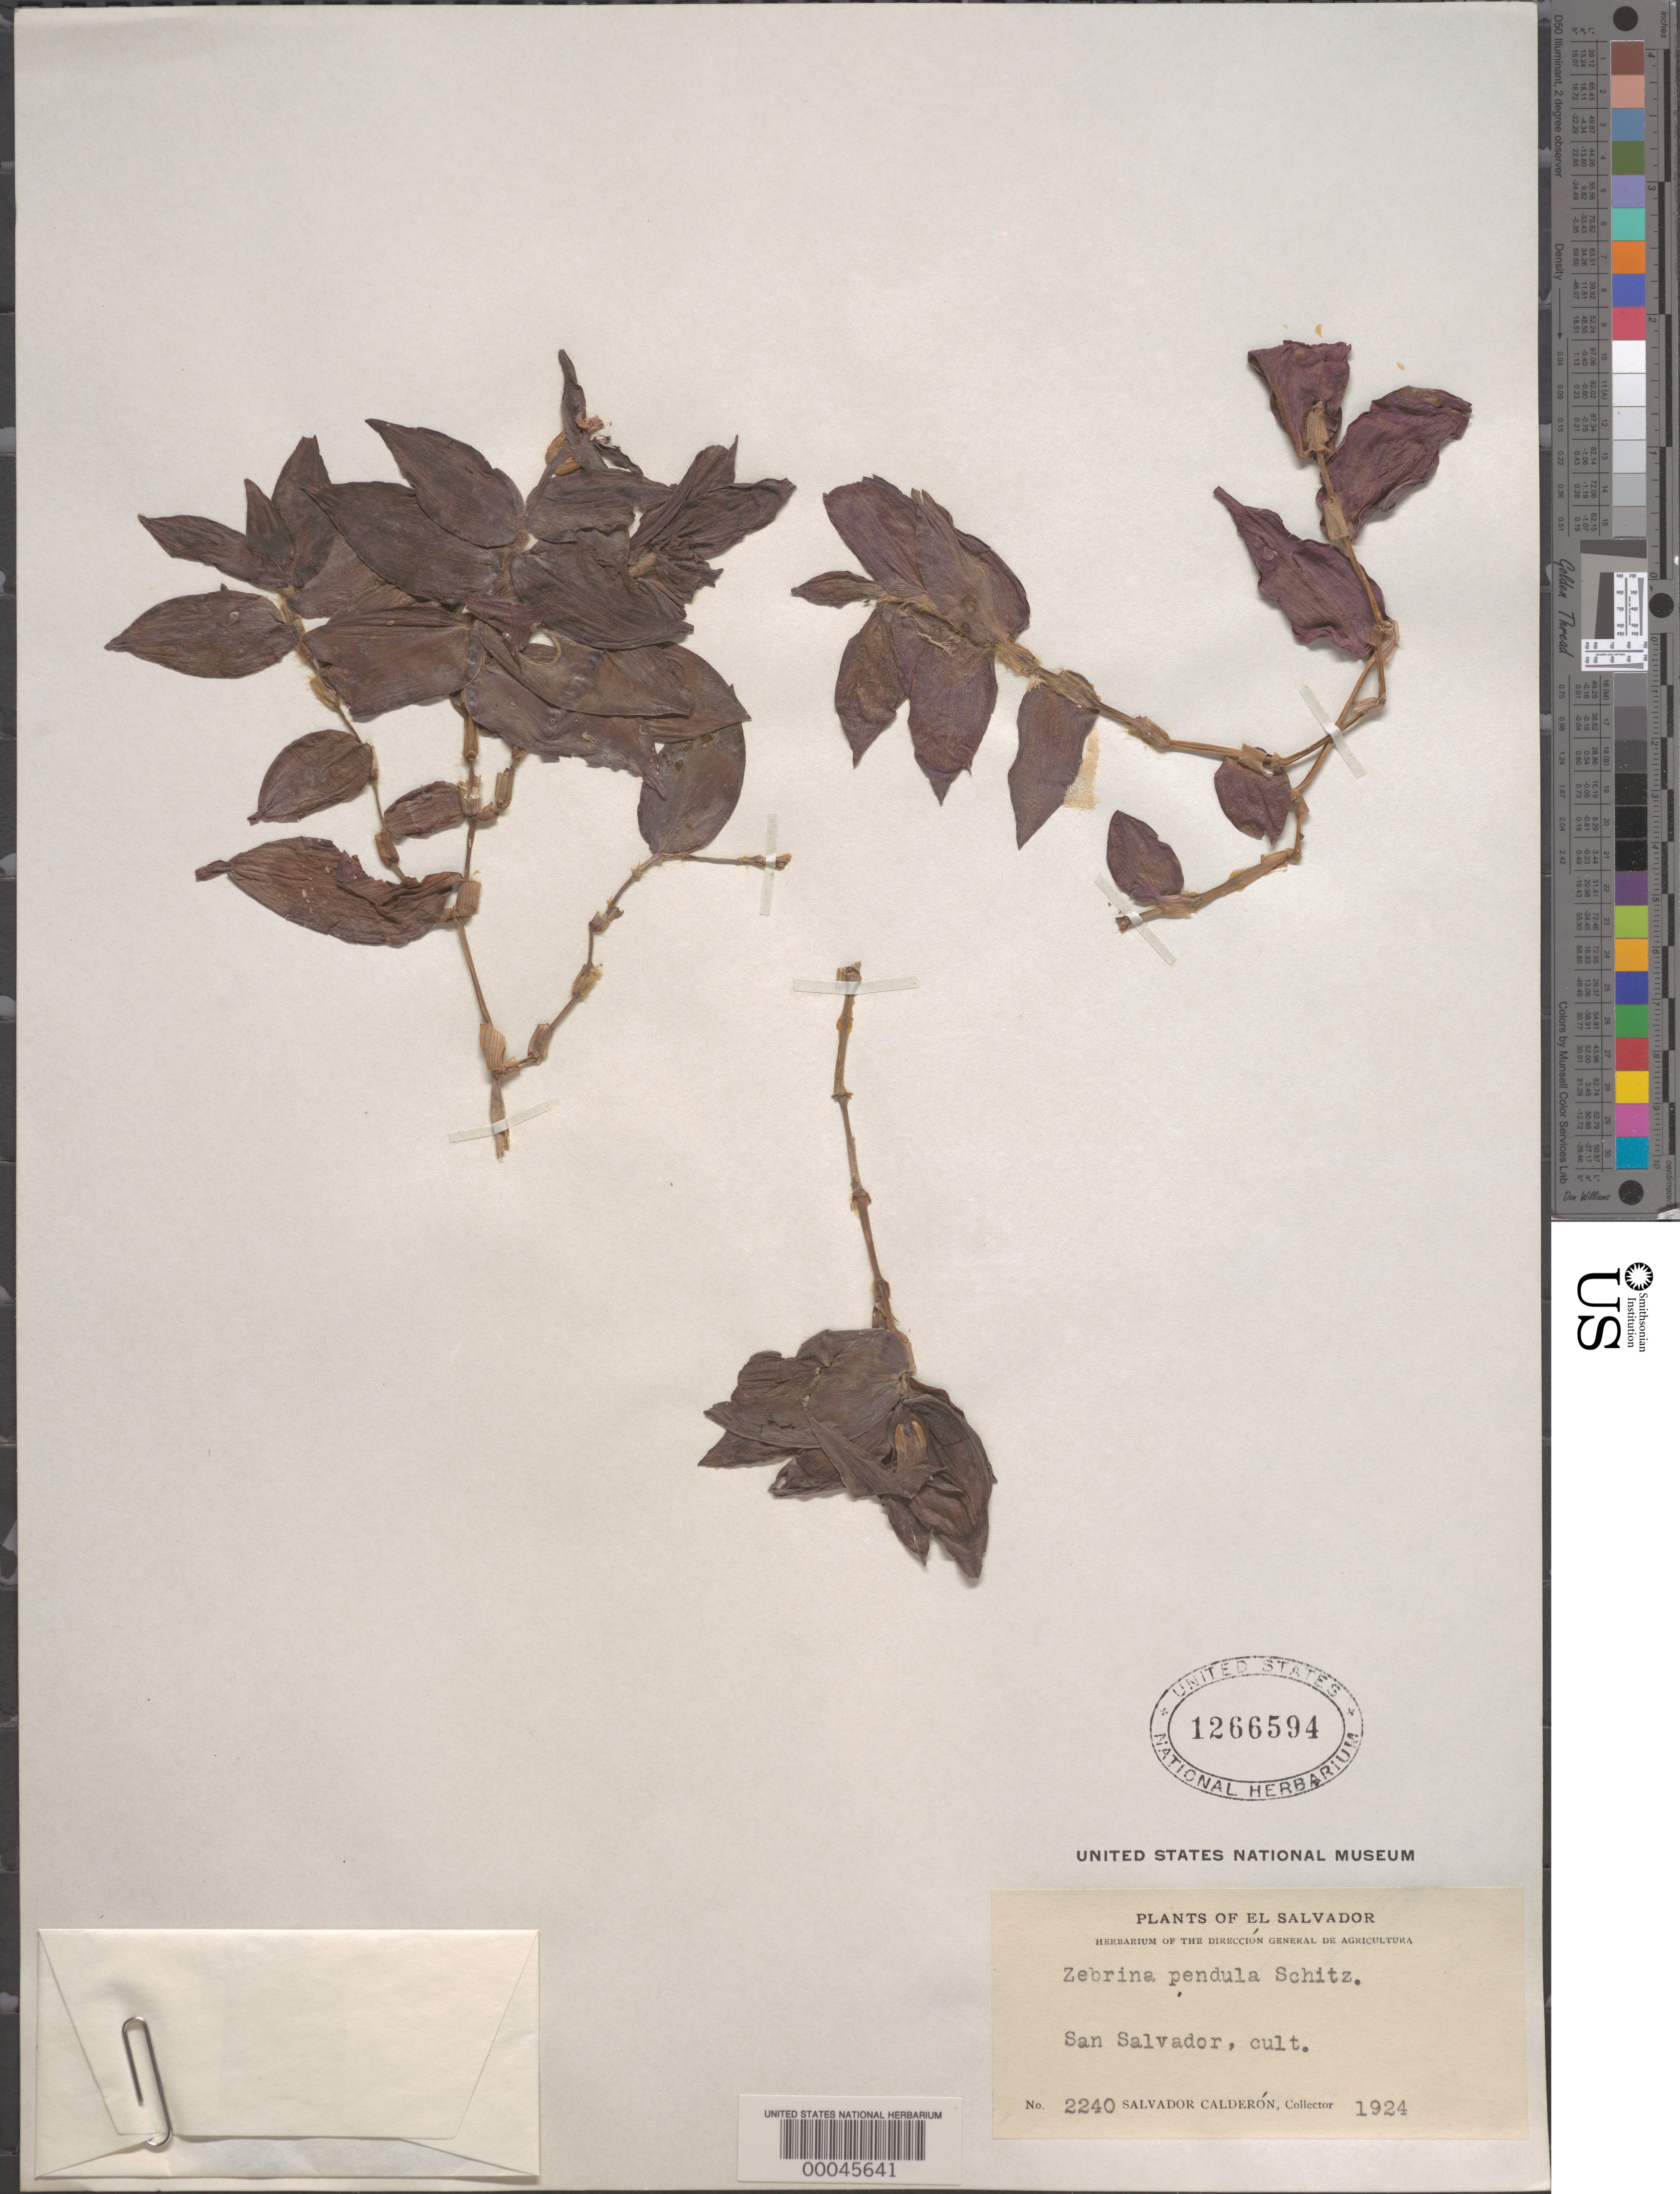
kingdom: Plantae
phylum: Tracheophyta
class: Liliopsida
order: Commelinales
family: Commelinaceae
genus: Tradescantia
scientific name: Tradescantia zebrina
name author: Bosse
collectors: S. Calderón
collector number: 2240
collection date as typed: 1924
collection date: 1924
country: El Salvador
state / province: San Salvador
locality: San salvador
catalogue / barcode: US 1266594